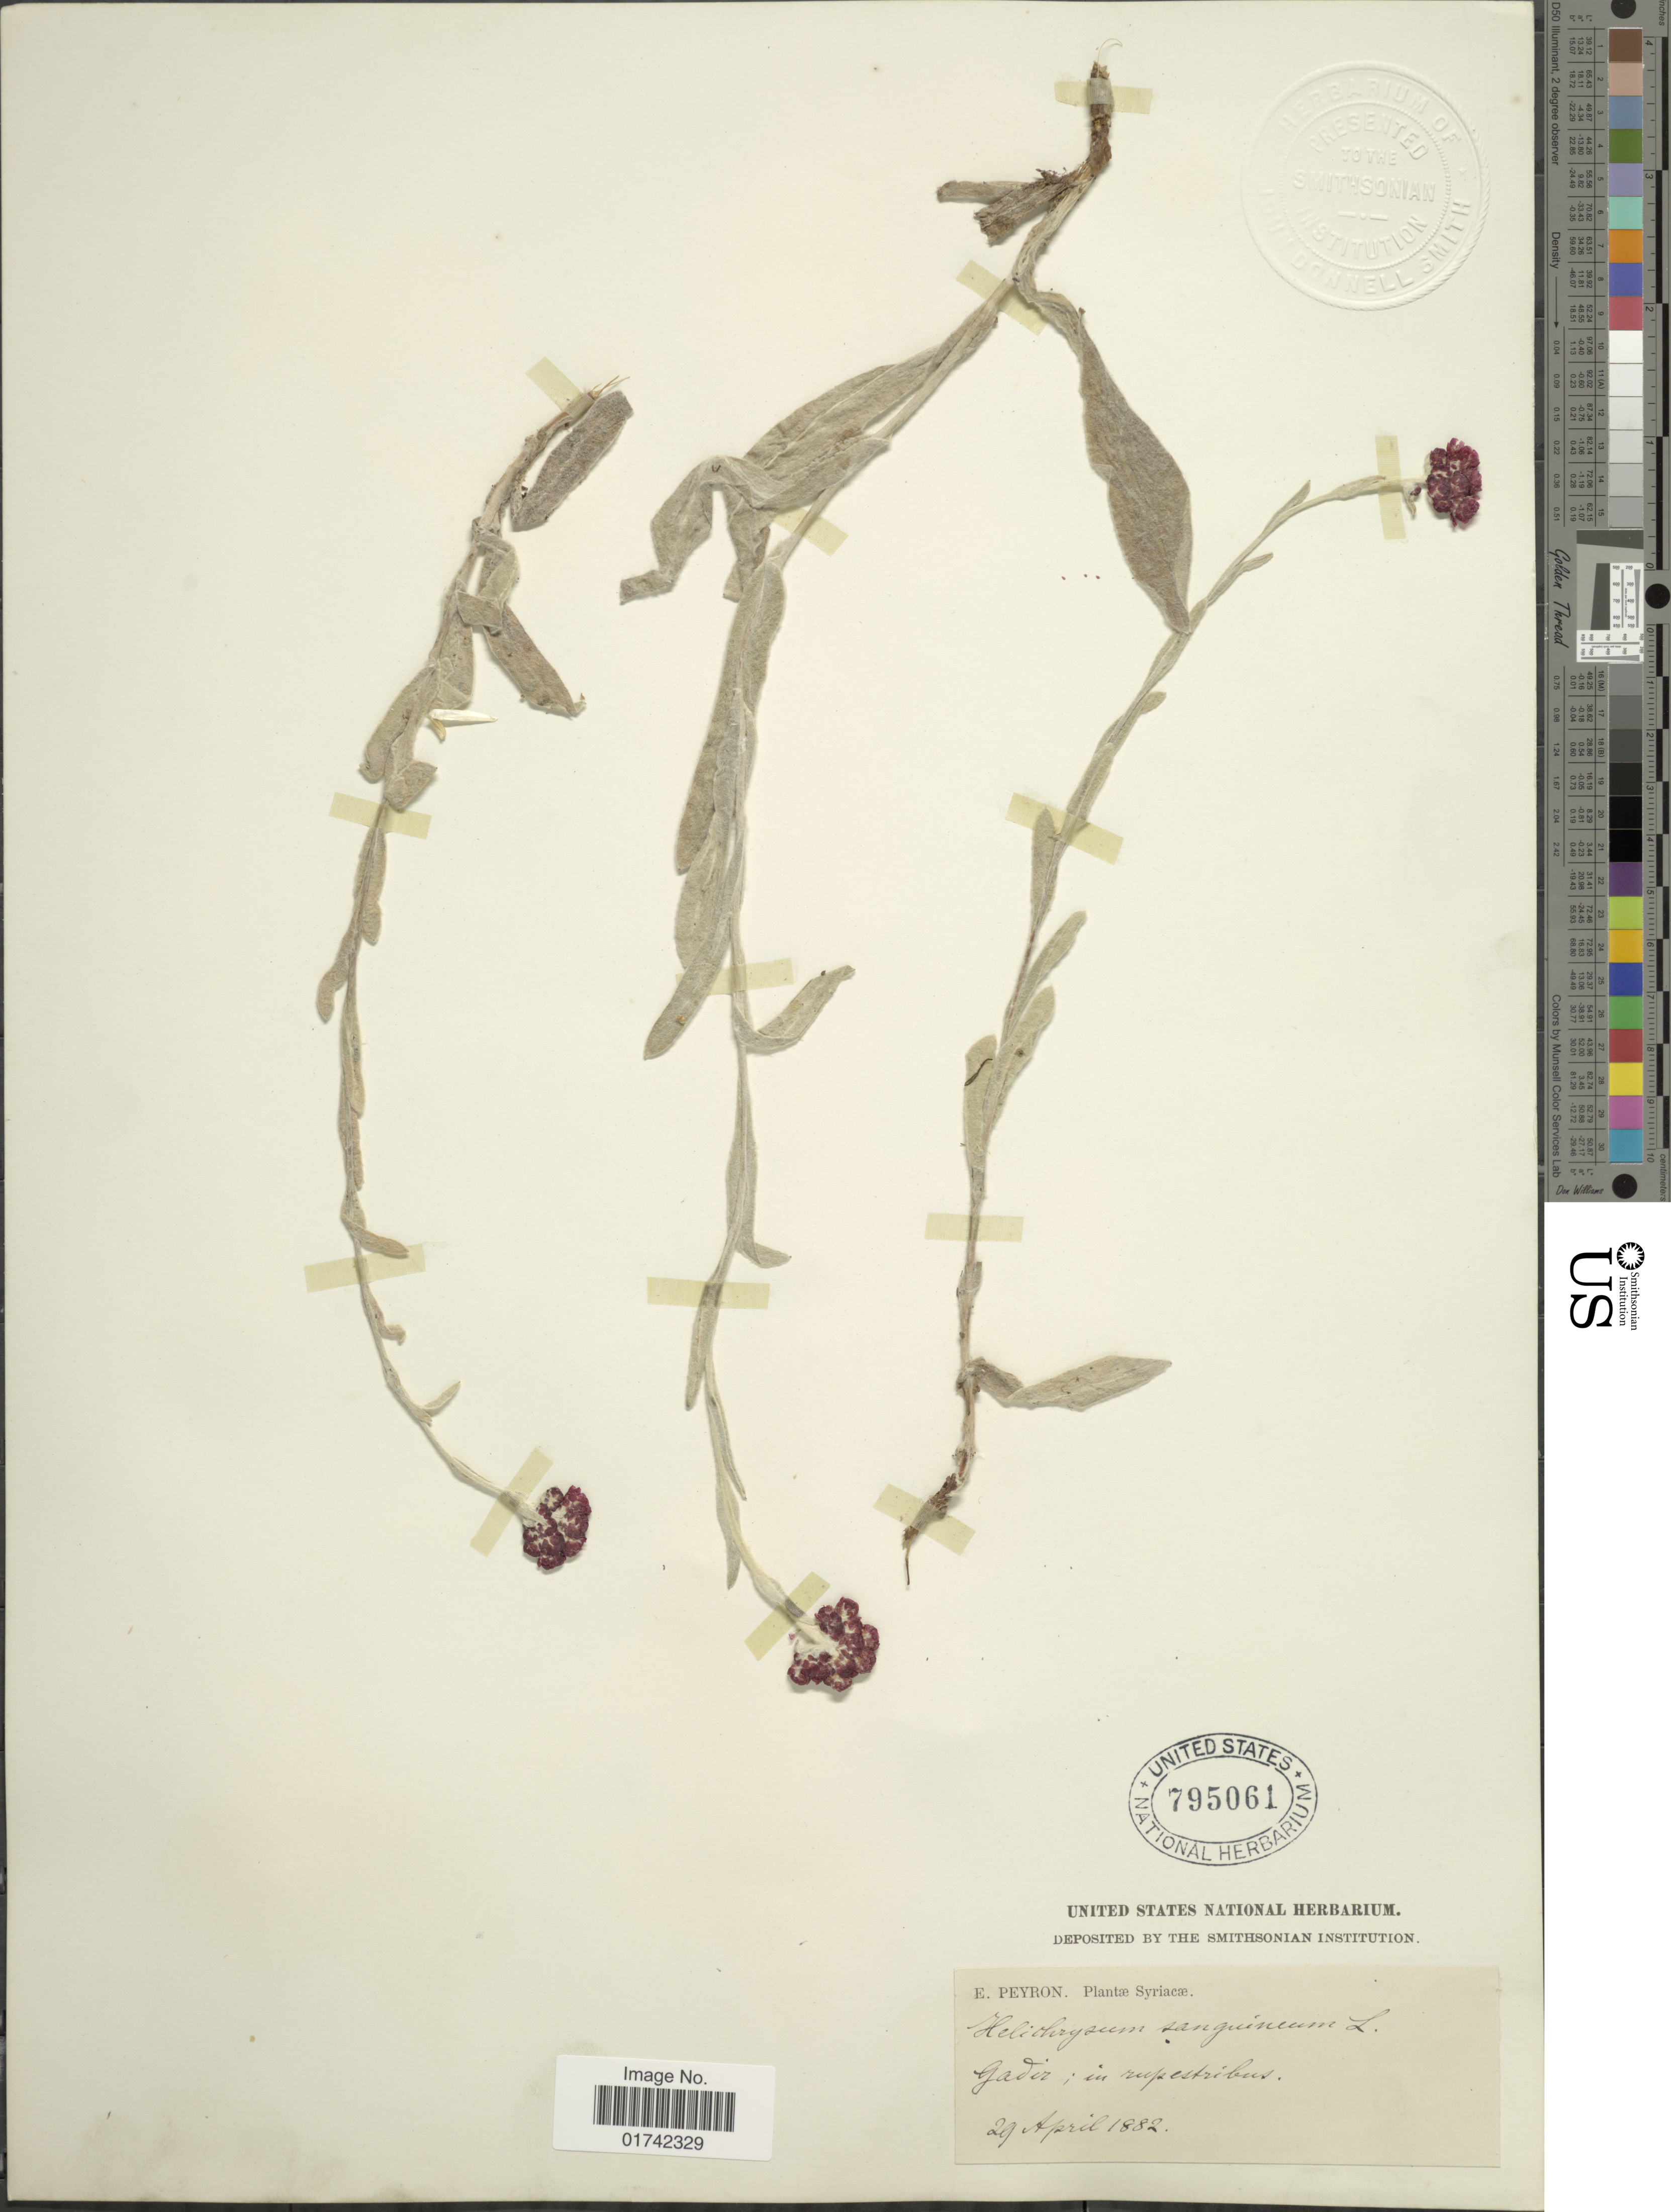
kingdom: Plantae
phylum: Tracheophyta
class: Magnoliopsida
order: Asterales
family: Asteraceae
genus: Helichrysum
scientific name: Helichrysum sanguineum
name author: (L.) Kostel.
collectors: E. Peyron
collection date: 1882-04-29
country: Syria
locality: Gadir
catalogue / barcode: US 795061